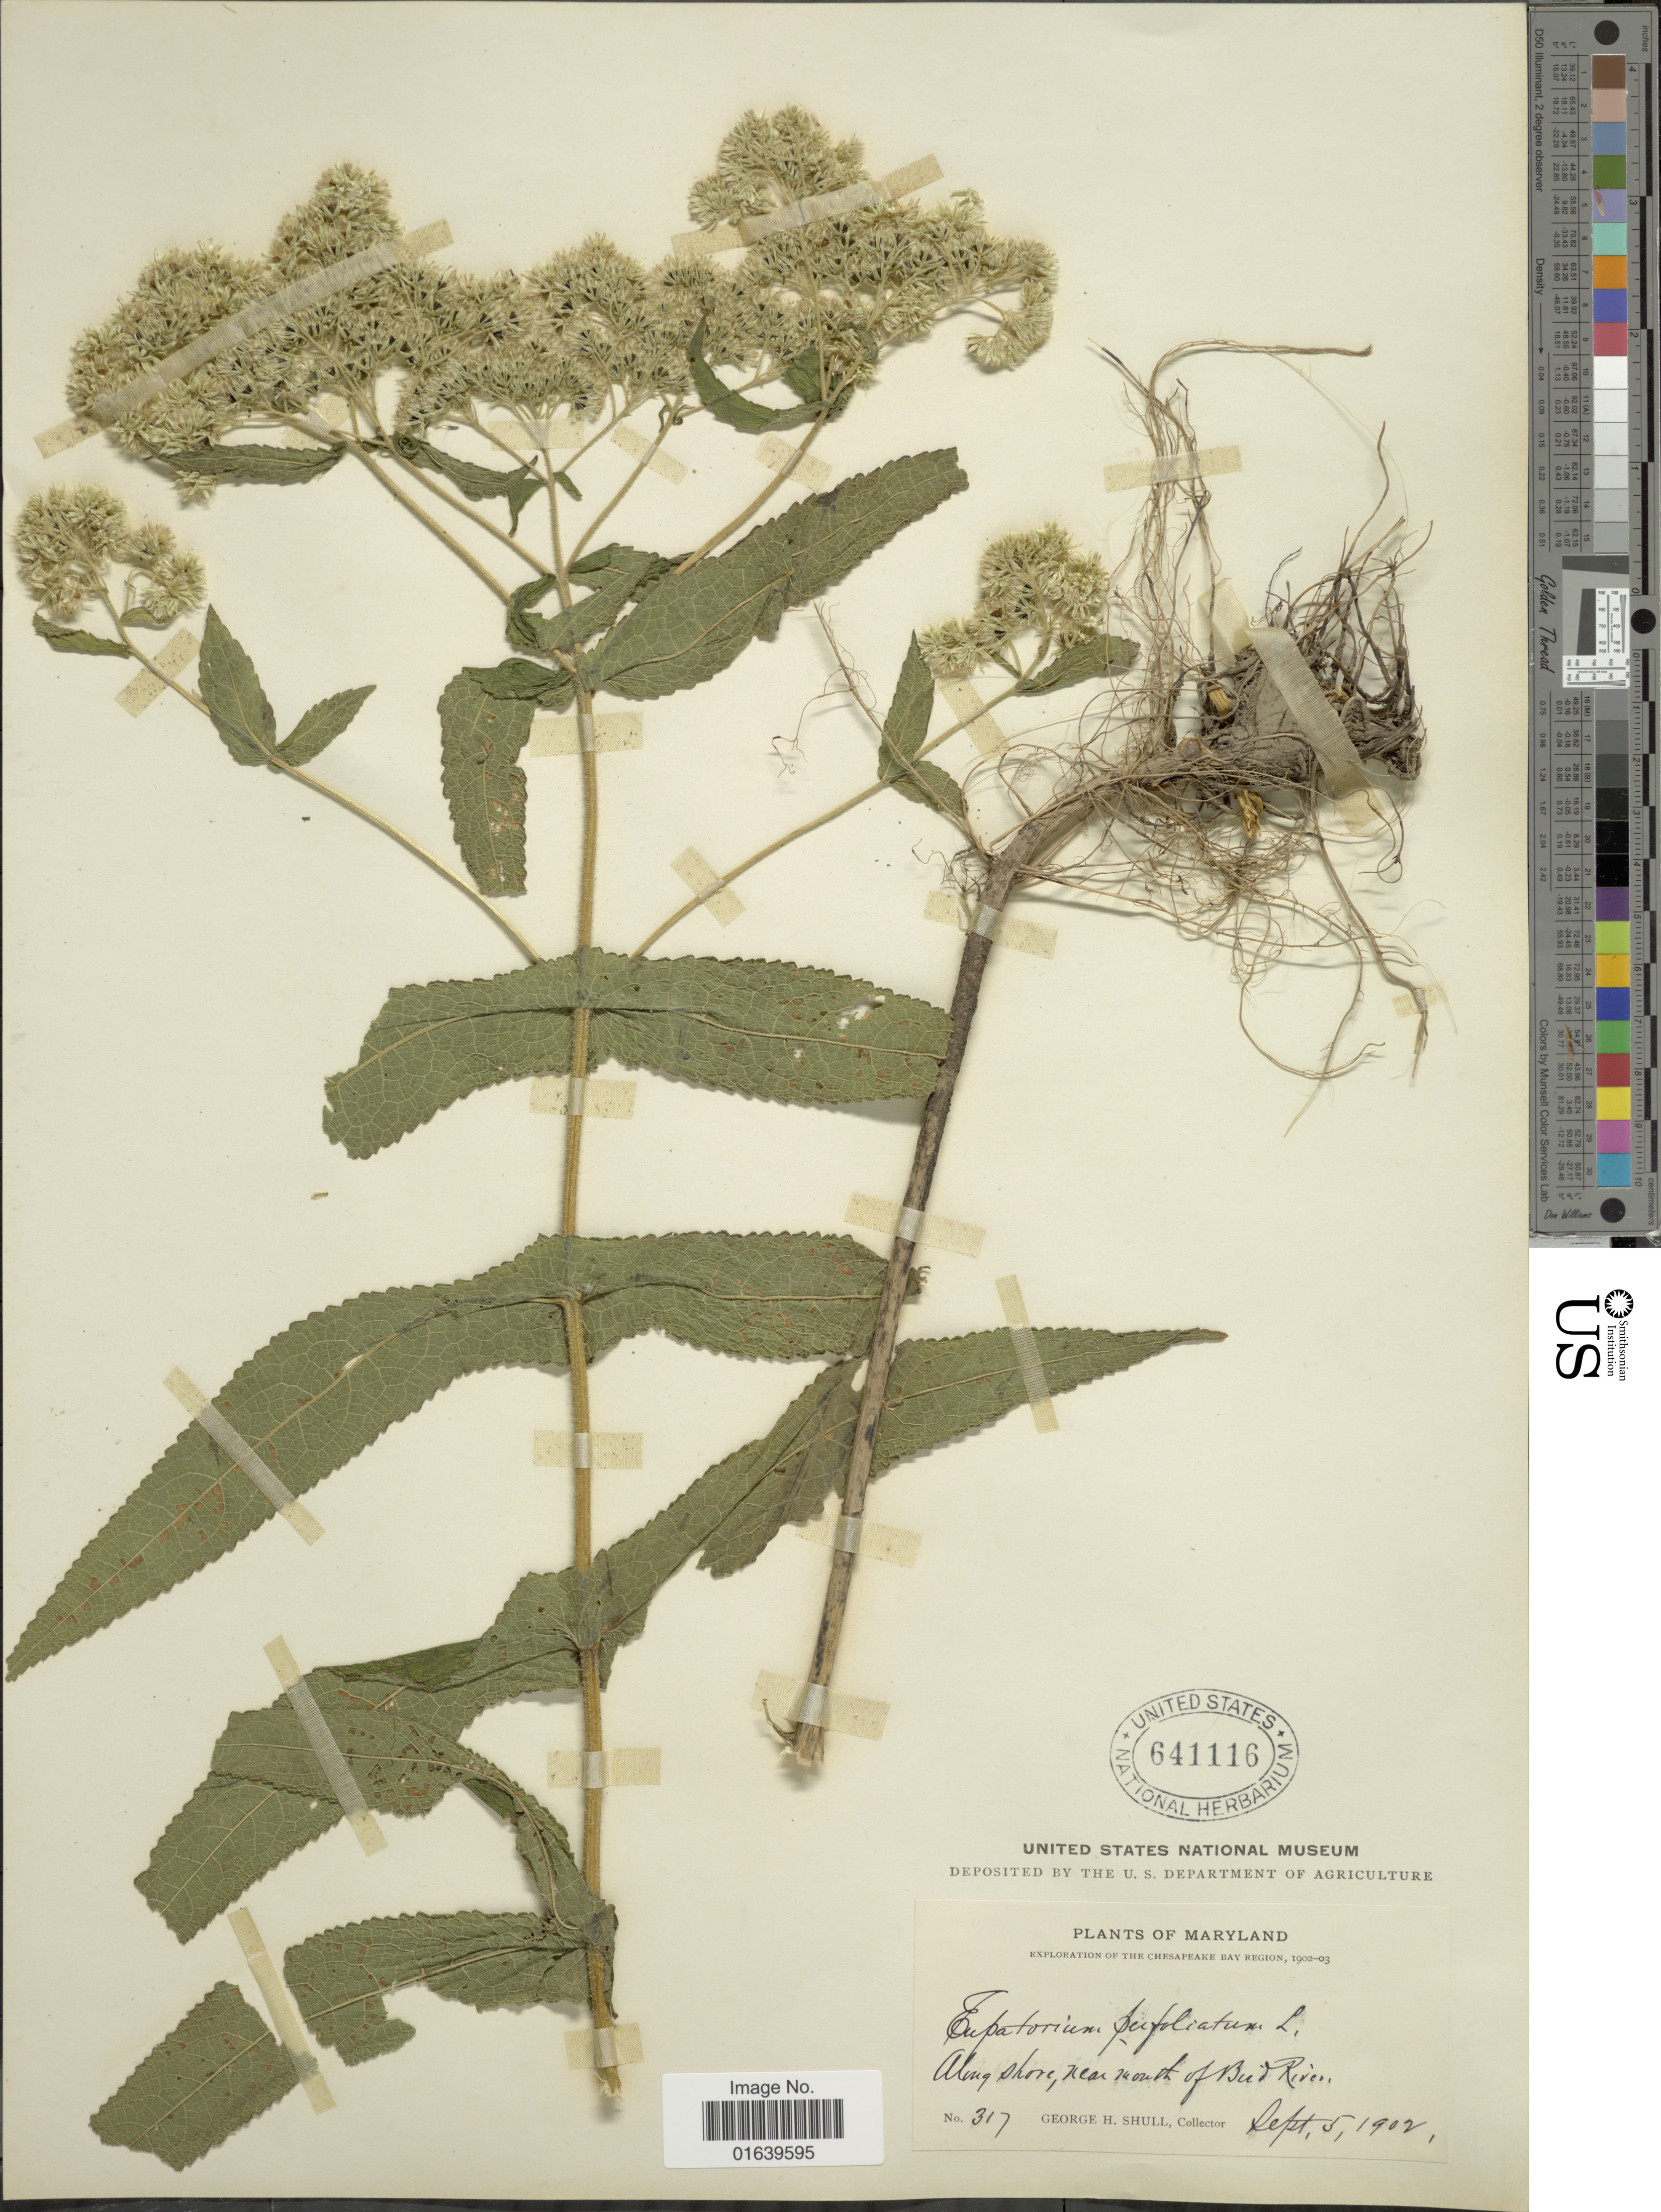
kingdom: Plantae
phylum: Tracheophyta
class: Magnoliopsida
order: Asterales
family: Asteraceae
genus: Eupatorium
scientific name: Eupatorium perfoliatum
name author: L.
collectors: G. H. Shull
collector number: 317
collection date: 1902-09-05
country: United States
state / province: Maryland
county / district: Baltimore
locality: Along shore, near mouth of Bird River, Chesapeake Bay Region.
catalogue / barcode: US 641116